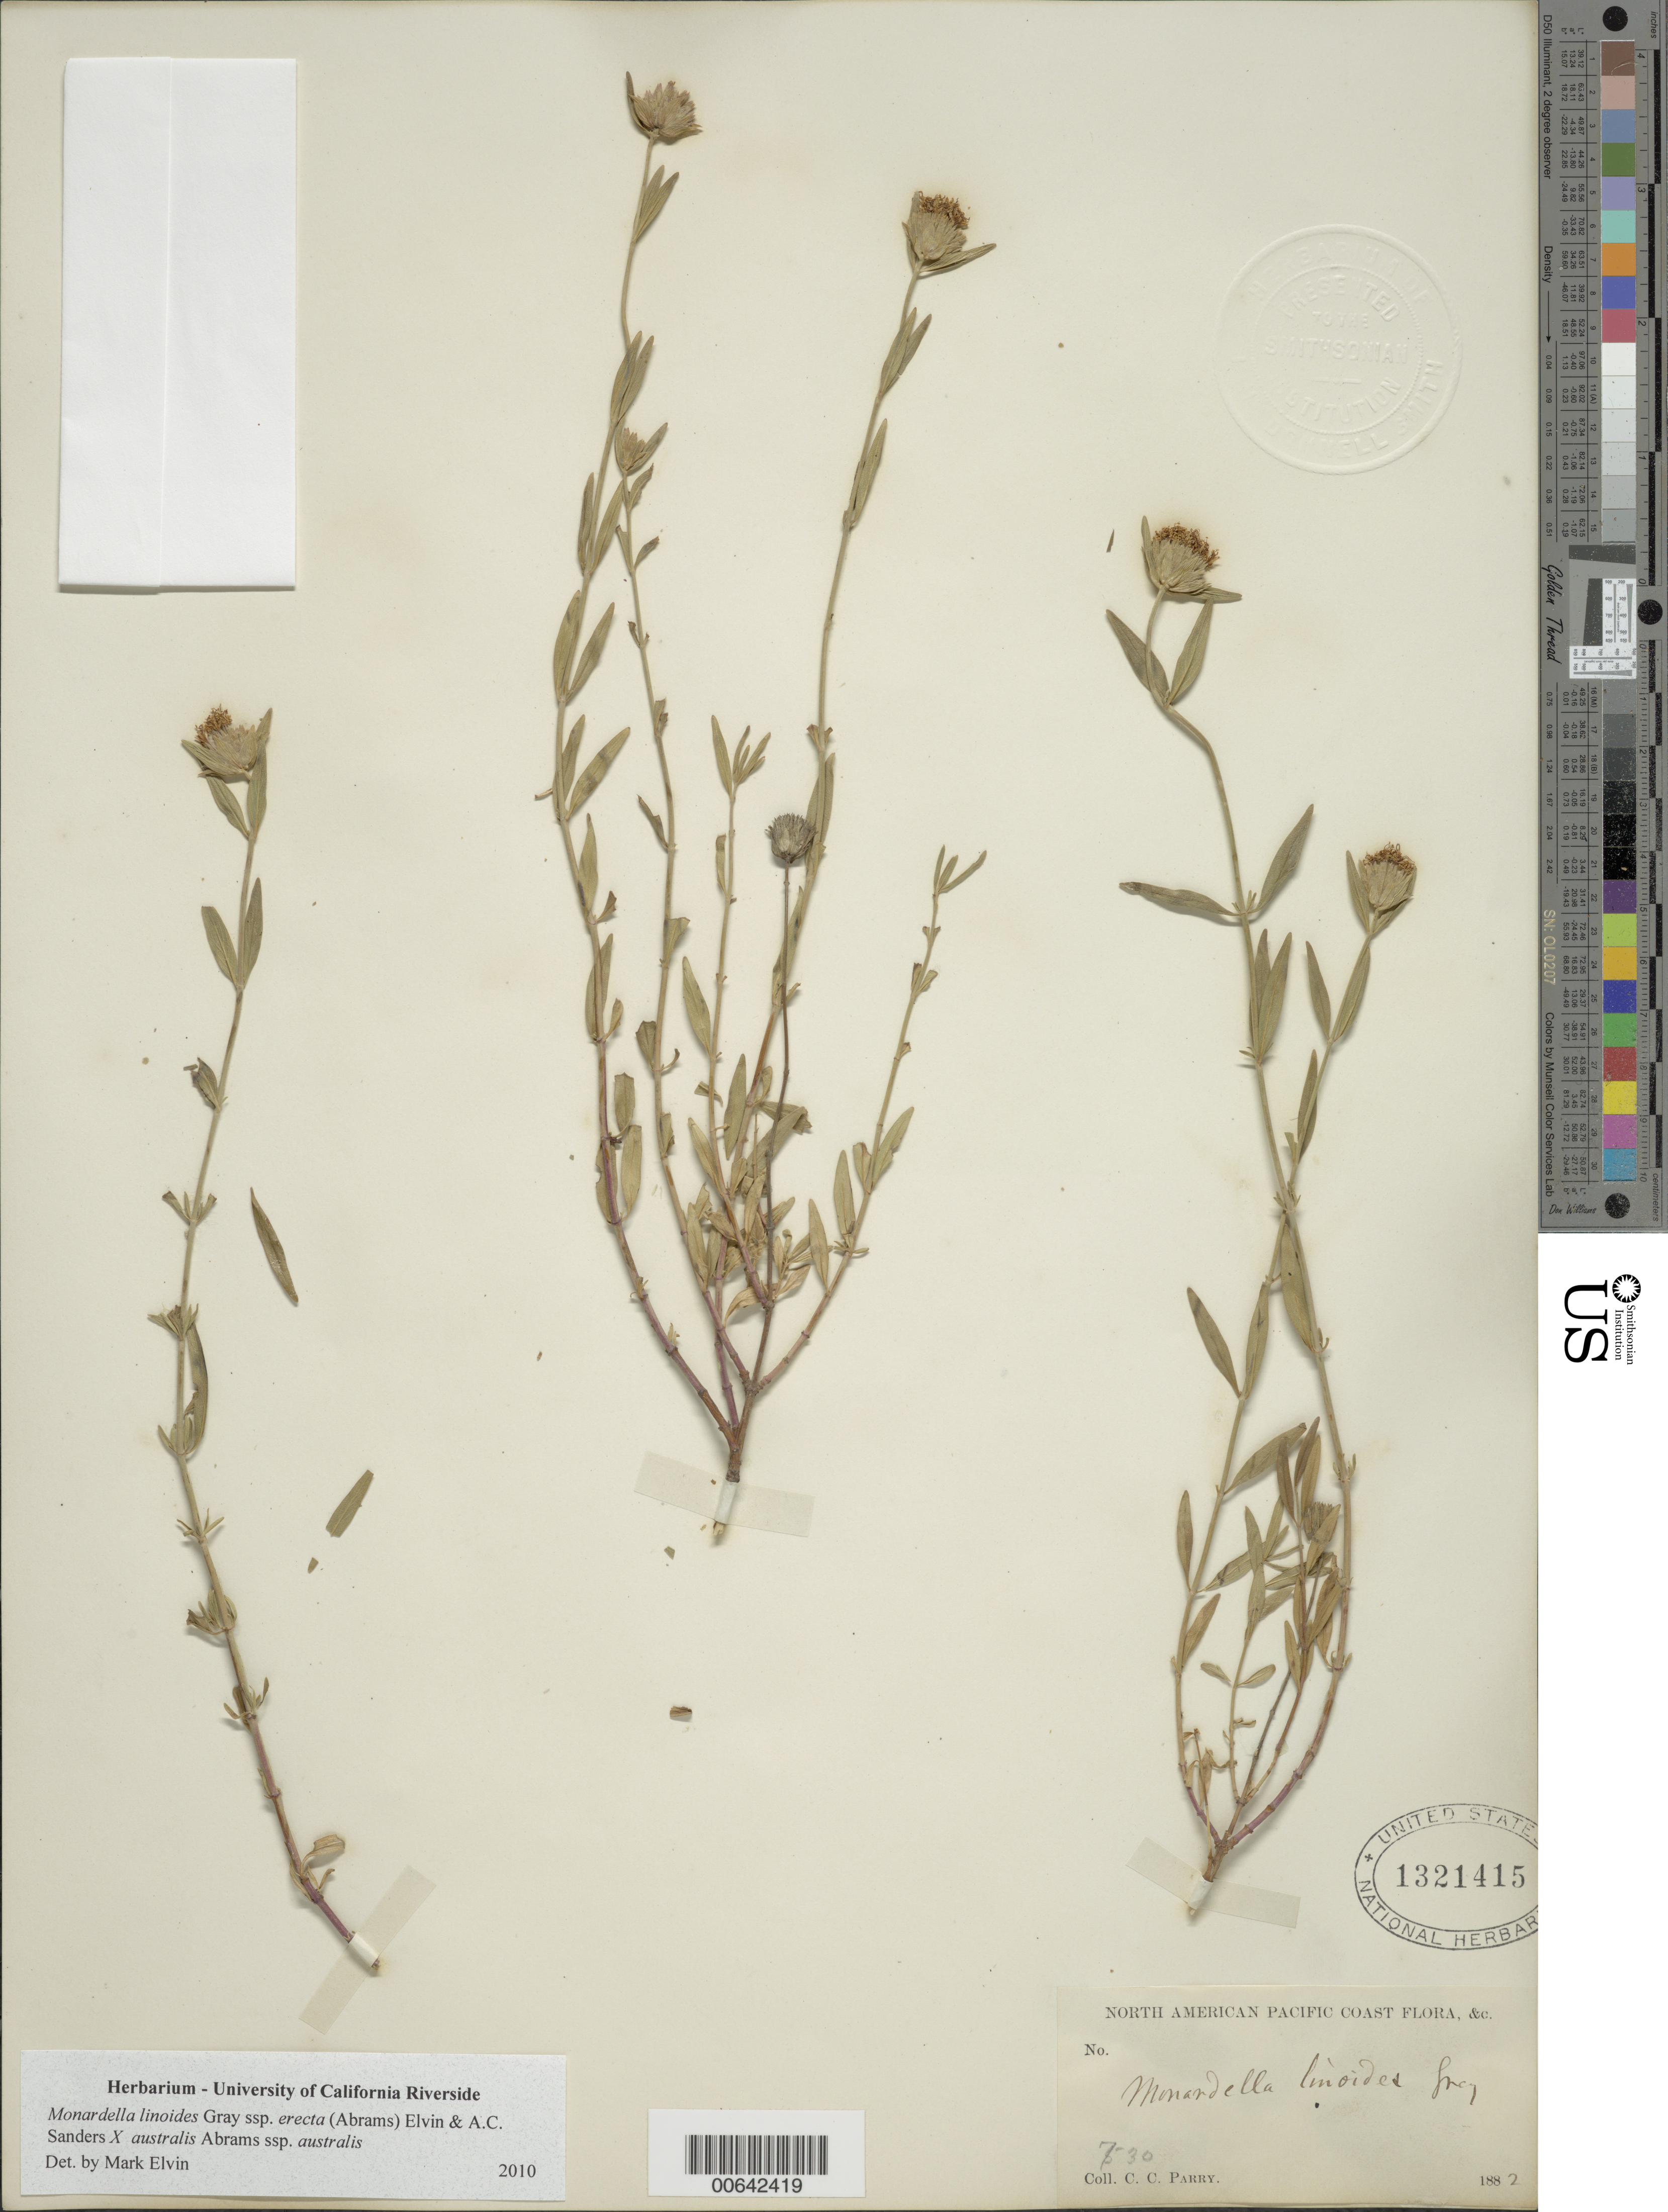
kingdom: Plantae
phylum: Tracheophyta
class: Magnoliopsida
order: Lamiales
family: Lamiaceae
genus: Monardella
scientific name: Monardella linoides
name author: A. Gray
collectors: C. C. Parry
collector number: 730 or 530 ?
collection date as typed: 1882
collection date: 1882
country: United States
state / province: California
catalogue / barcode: US 1321415